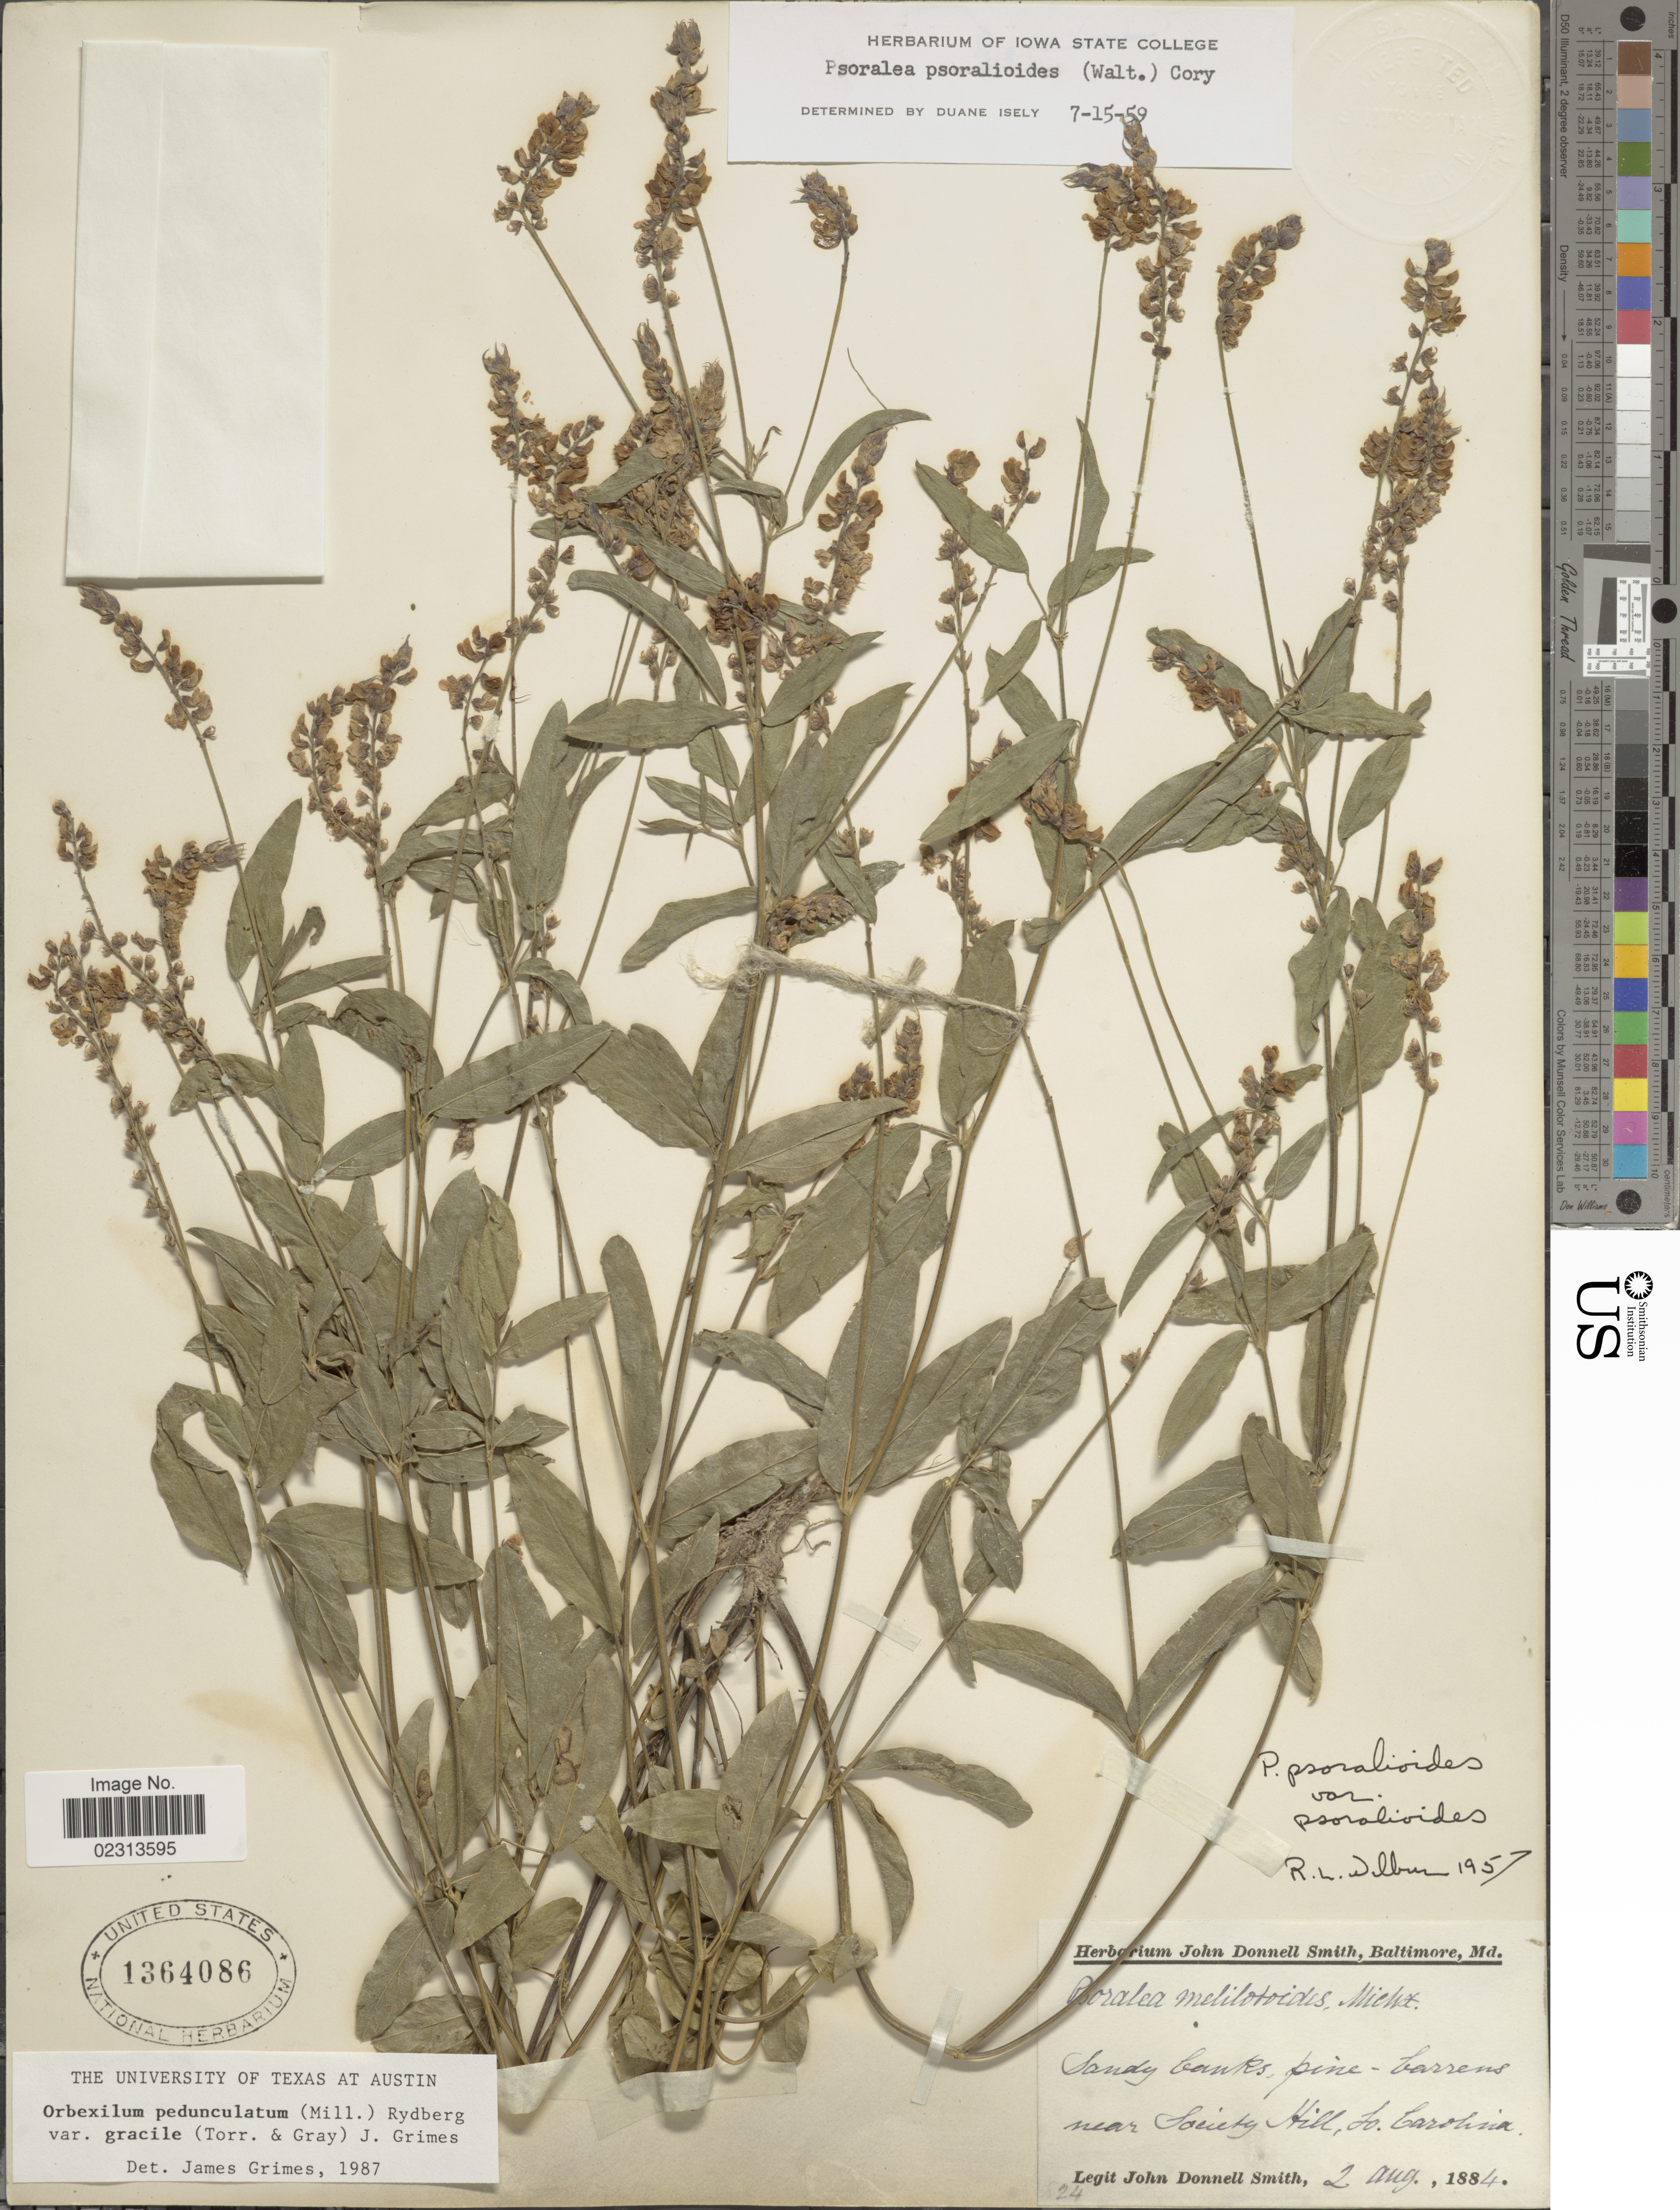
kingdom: Plantae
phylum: Tracheophyta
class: Magnoliopsida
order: Fabales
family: Fabaceae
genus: Orbexilum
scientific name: Orbexilum pedunculatum var. gracile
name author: (Torr. & A. Gray) J.W. Grimes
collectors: J. Donnell Smith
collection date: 1884-08-02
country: United States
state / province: South Carolina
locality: Near Society Hill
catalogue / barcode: US 1364086